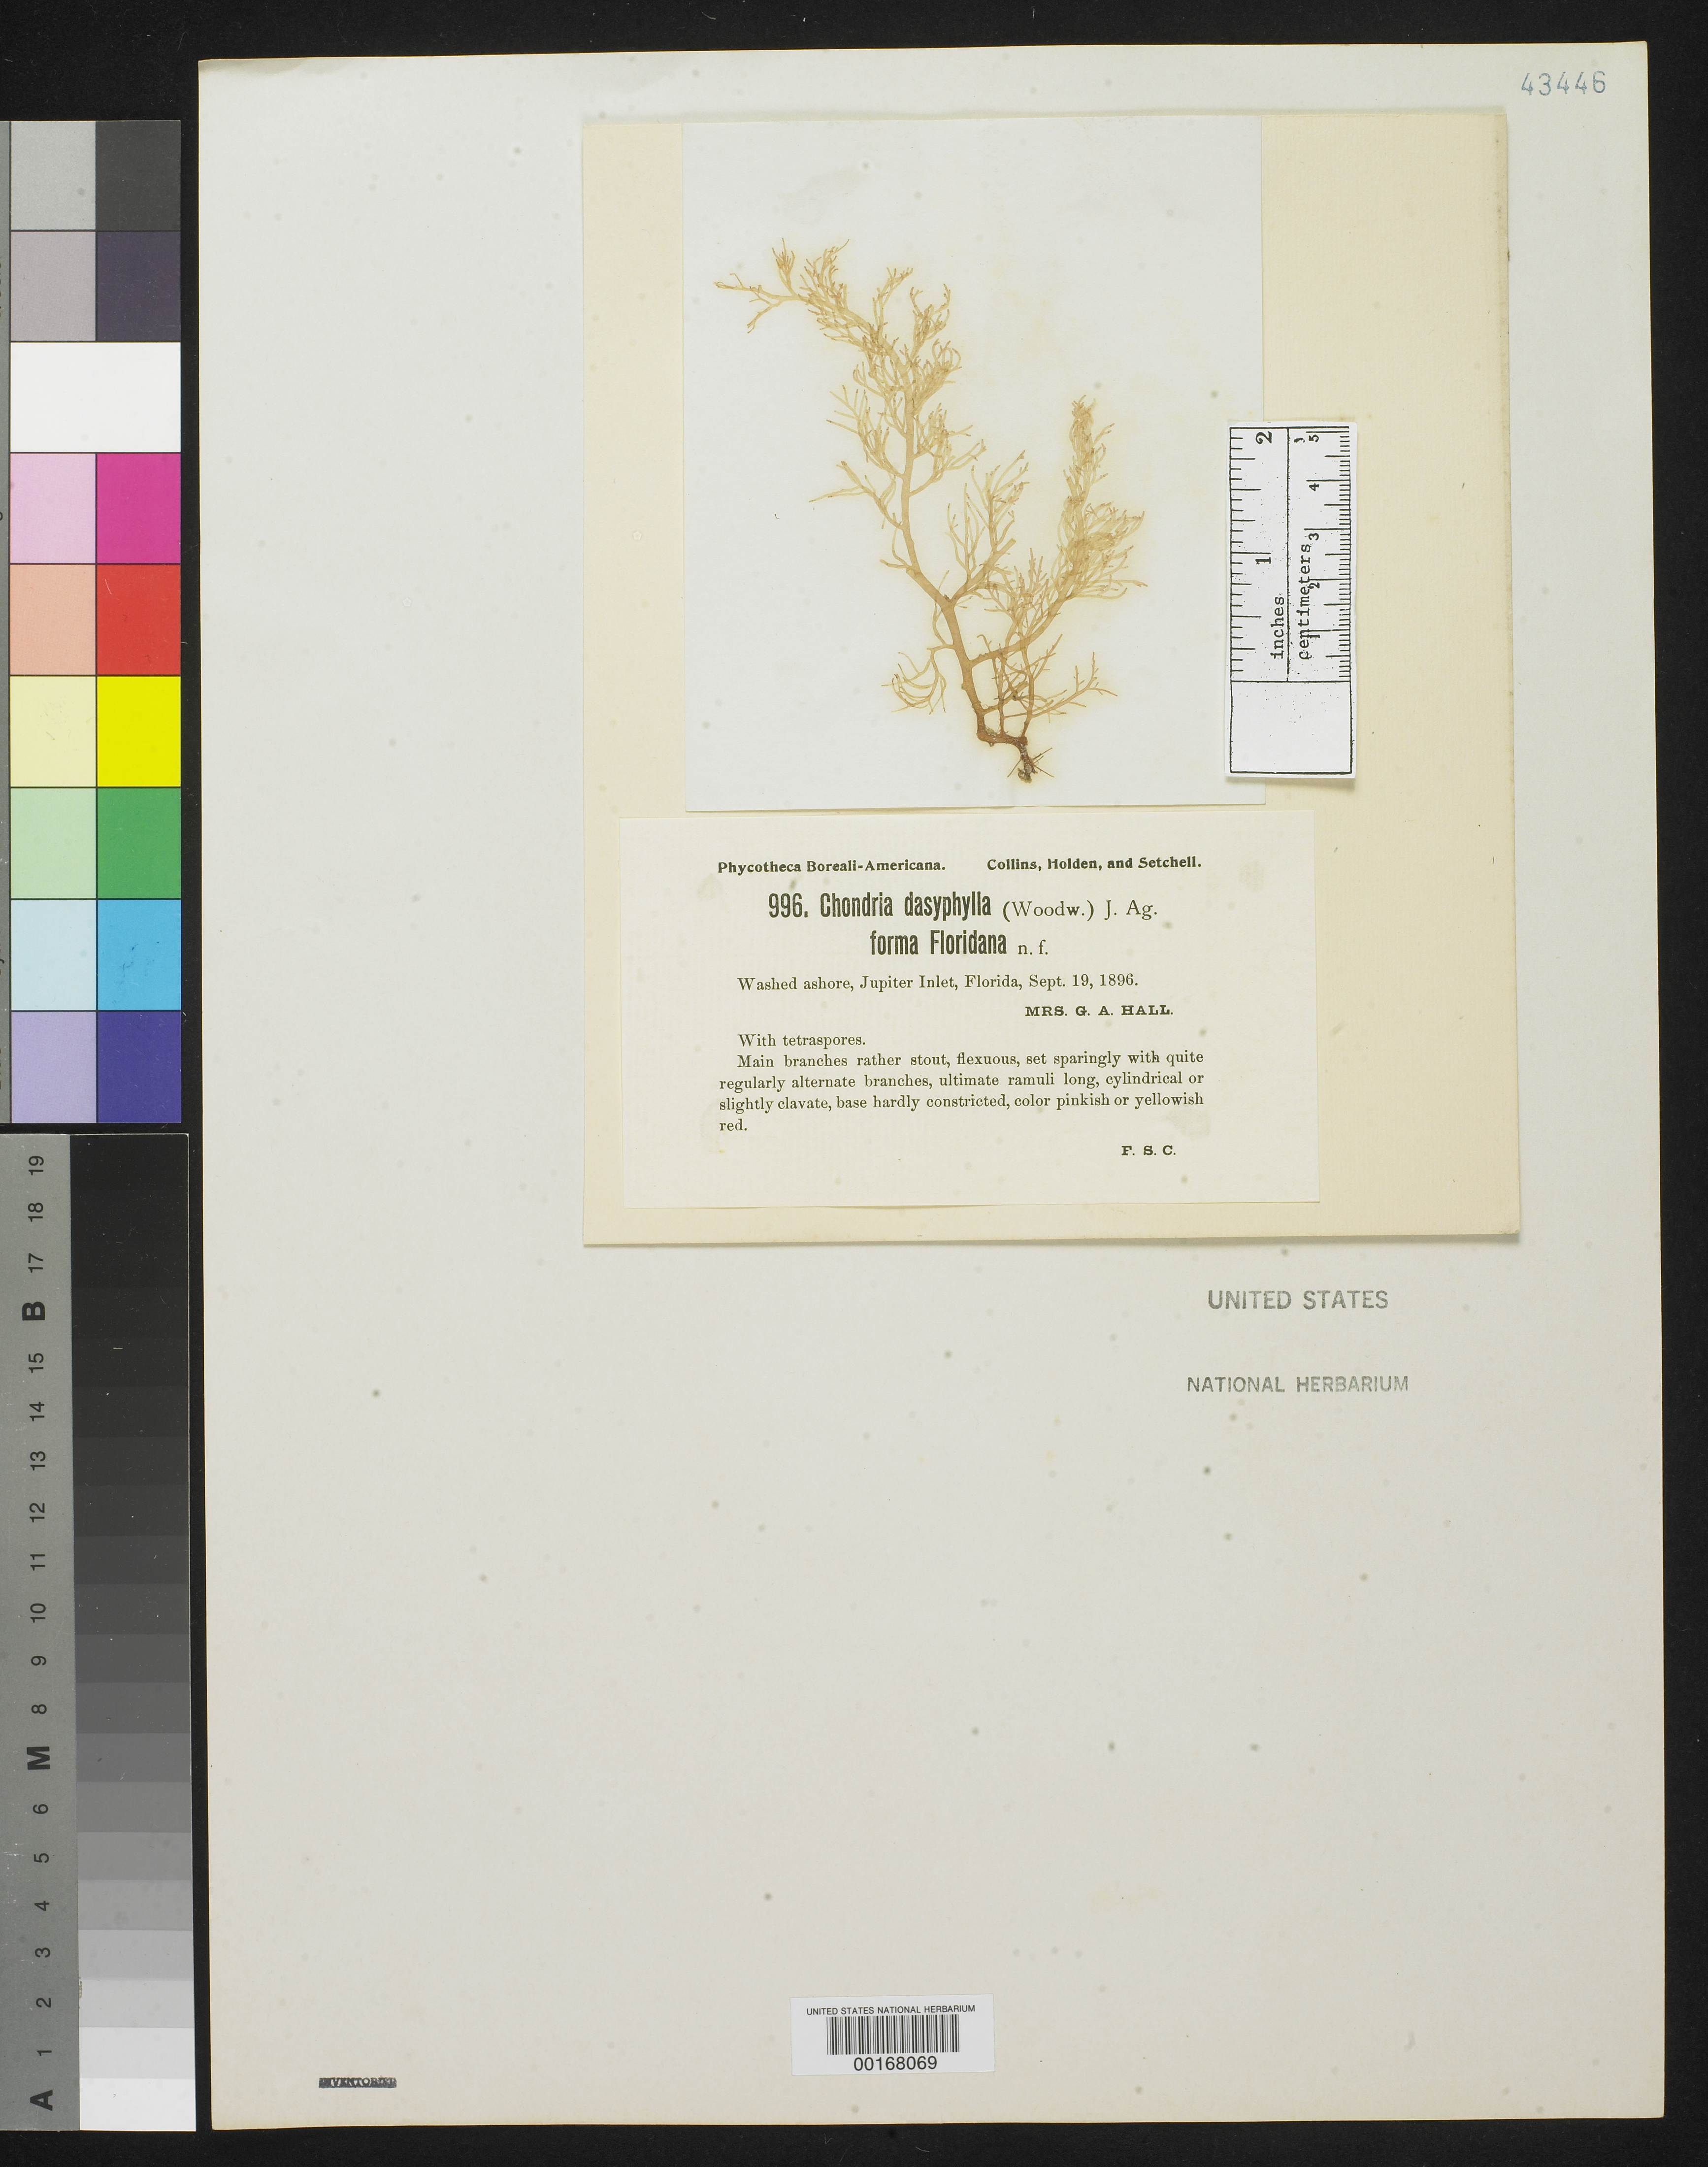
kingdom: Plantae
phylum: Rhodophyta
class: Florideophyceae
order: Ceramiales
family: Rhodomelaceae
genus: Chondria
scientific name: Chondria dasyphylla f. floridana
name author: Collins in Collins et al.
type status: Isotype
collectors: Mrs. Hall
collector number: PB-A 996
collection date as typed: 19 Sep 1896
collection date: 1896-09-19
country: United States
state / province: Florida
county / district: Palm Beach County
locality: Jupiter Inlet.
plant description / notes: Collins, Holden & Setchell, Phycotheca Boreali-Americana. Washed ashore.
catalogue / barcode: US 43446